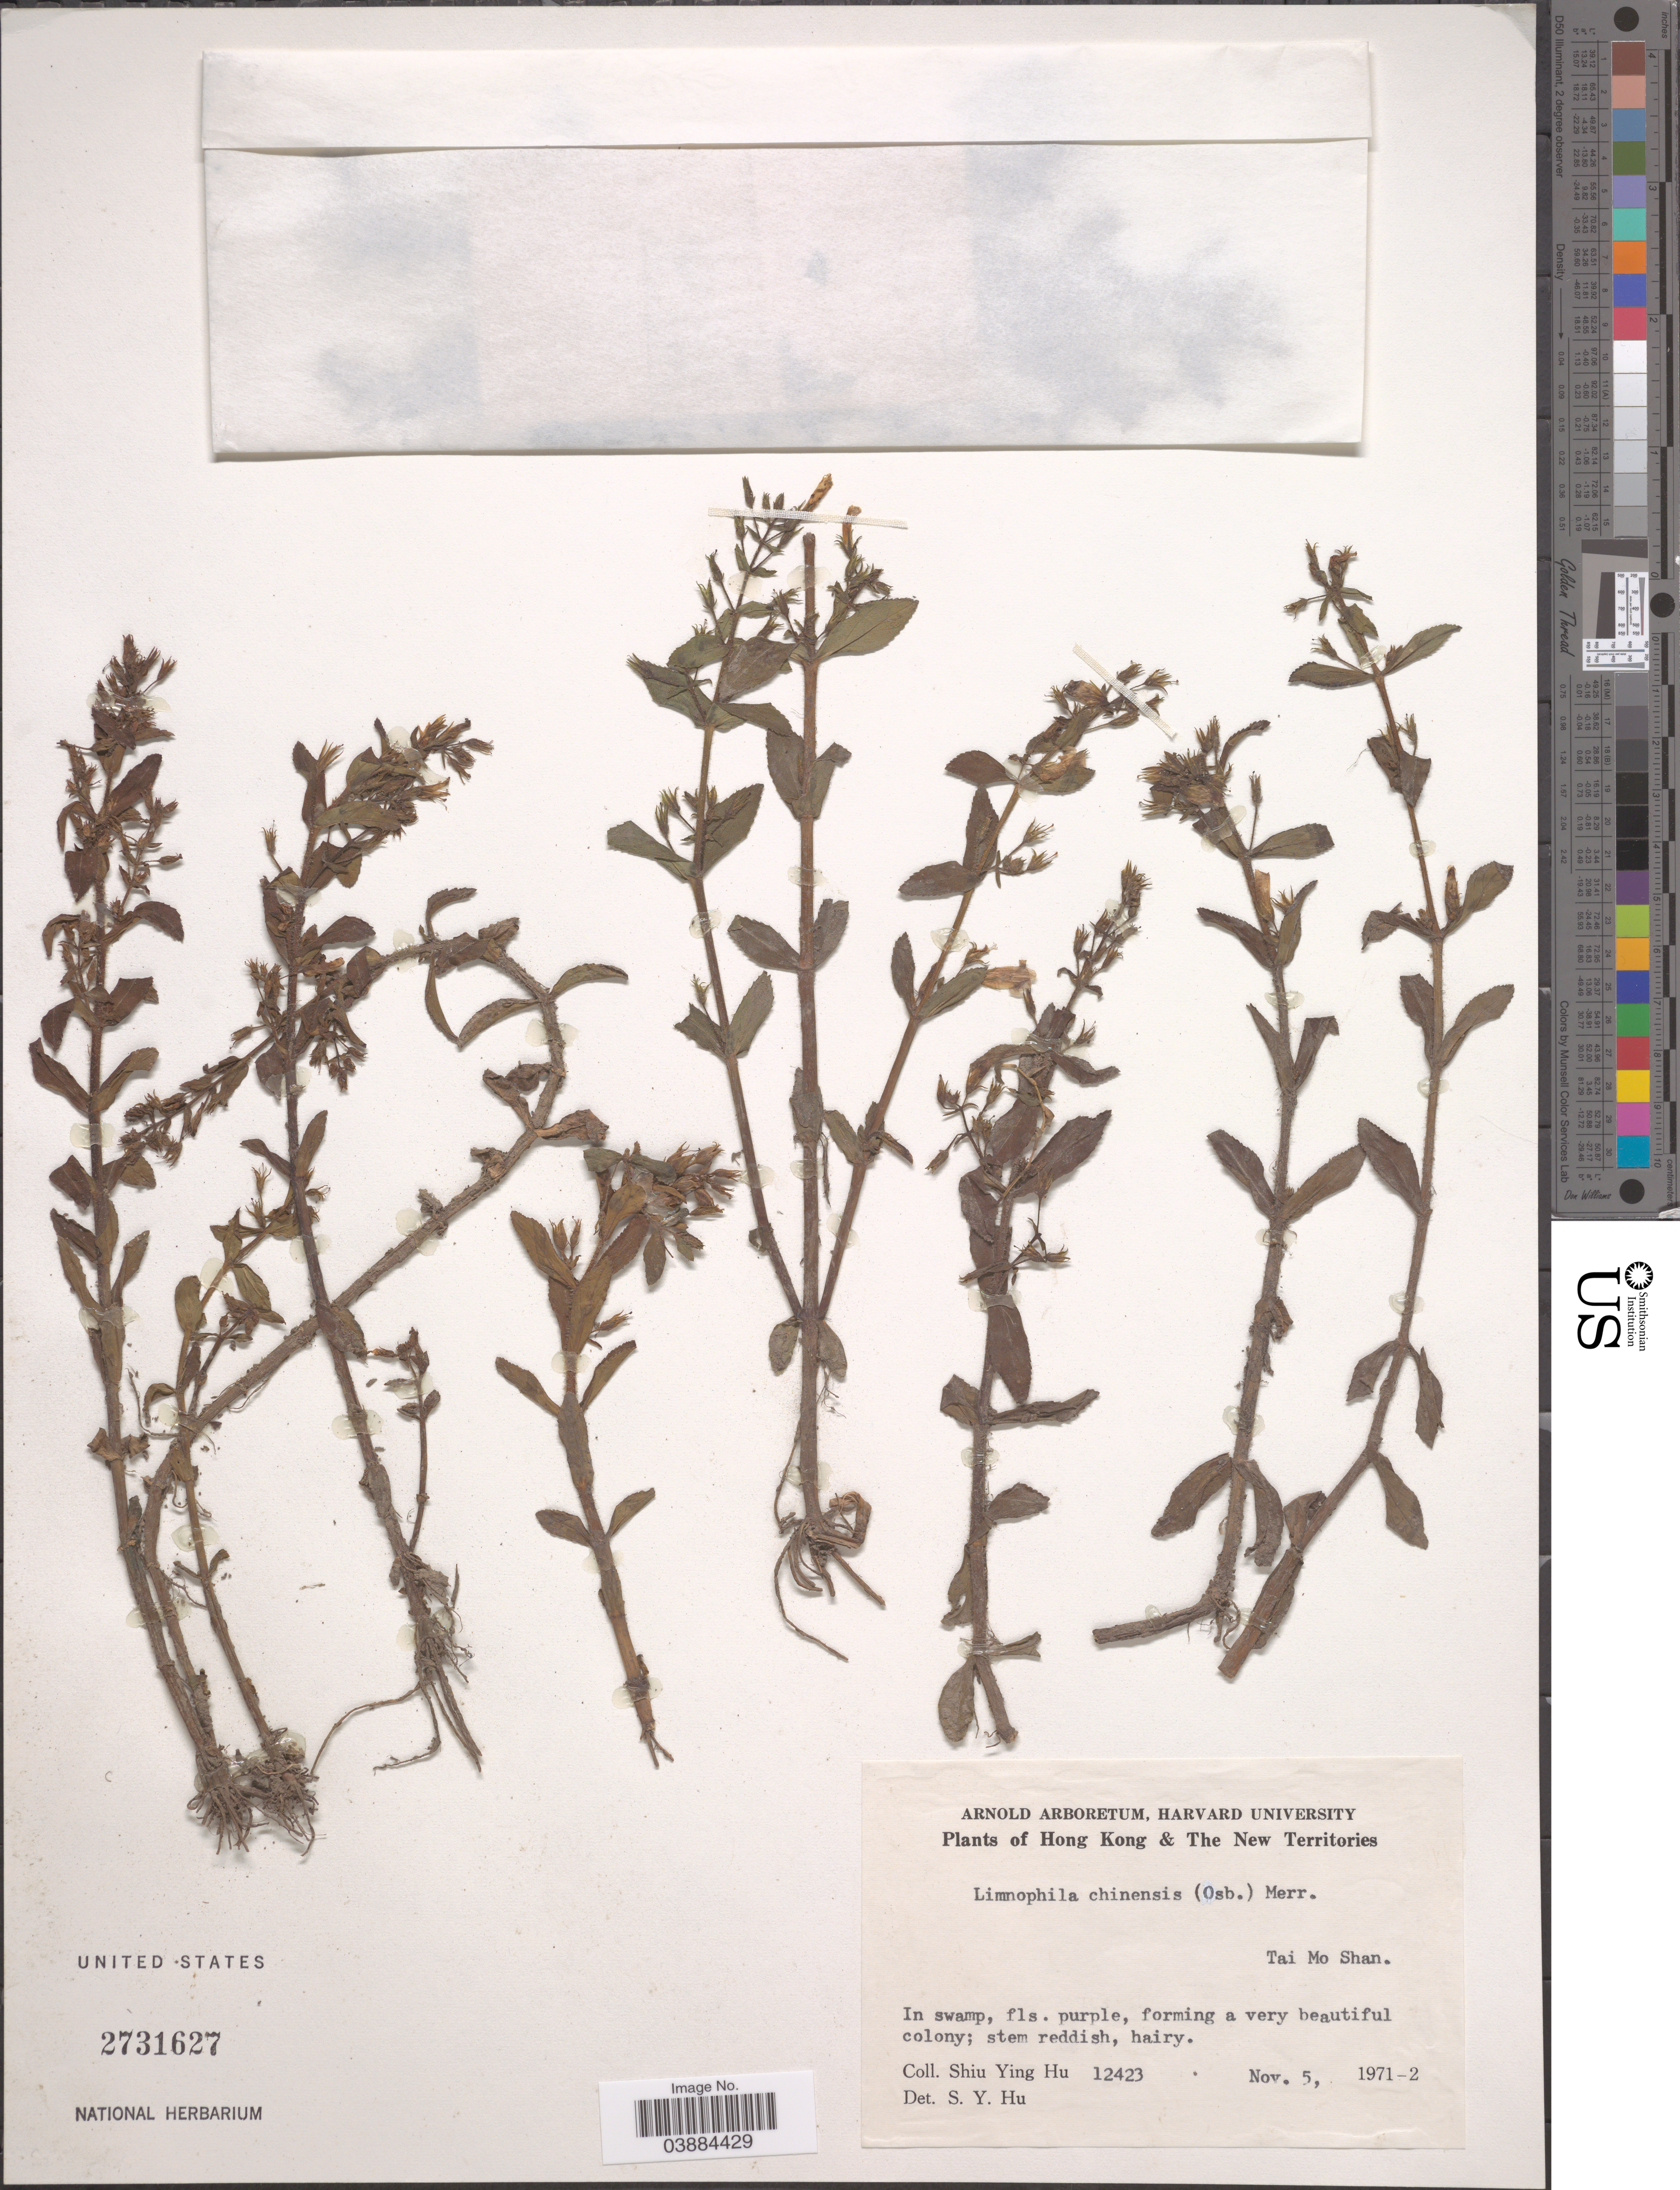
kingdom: Plantae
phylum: Tracheophyta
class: Magnoliopsida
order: Lamiales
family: Plantaginaceae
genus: Limnophila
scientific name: Limnophila chinensis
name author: (Osbeck) Merr.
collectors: S. Y. Hu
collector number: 12423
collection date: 1971-11-05/1972-11-05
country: China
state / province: Hong Kong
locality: Hong Kong & The New Territories. Tai Mo Shan.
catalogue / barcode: US 2731627